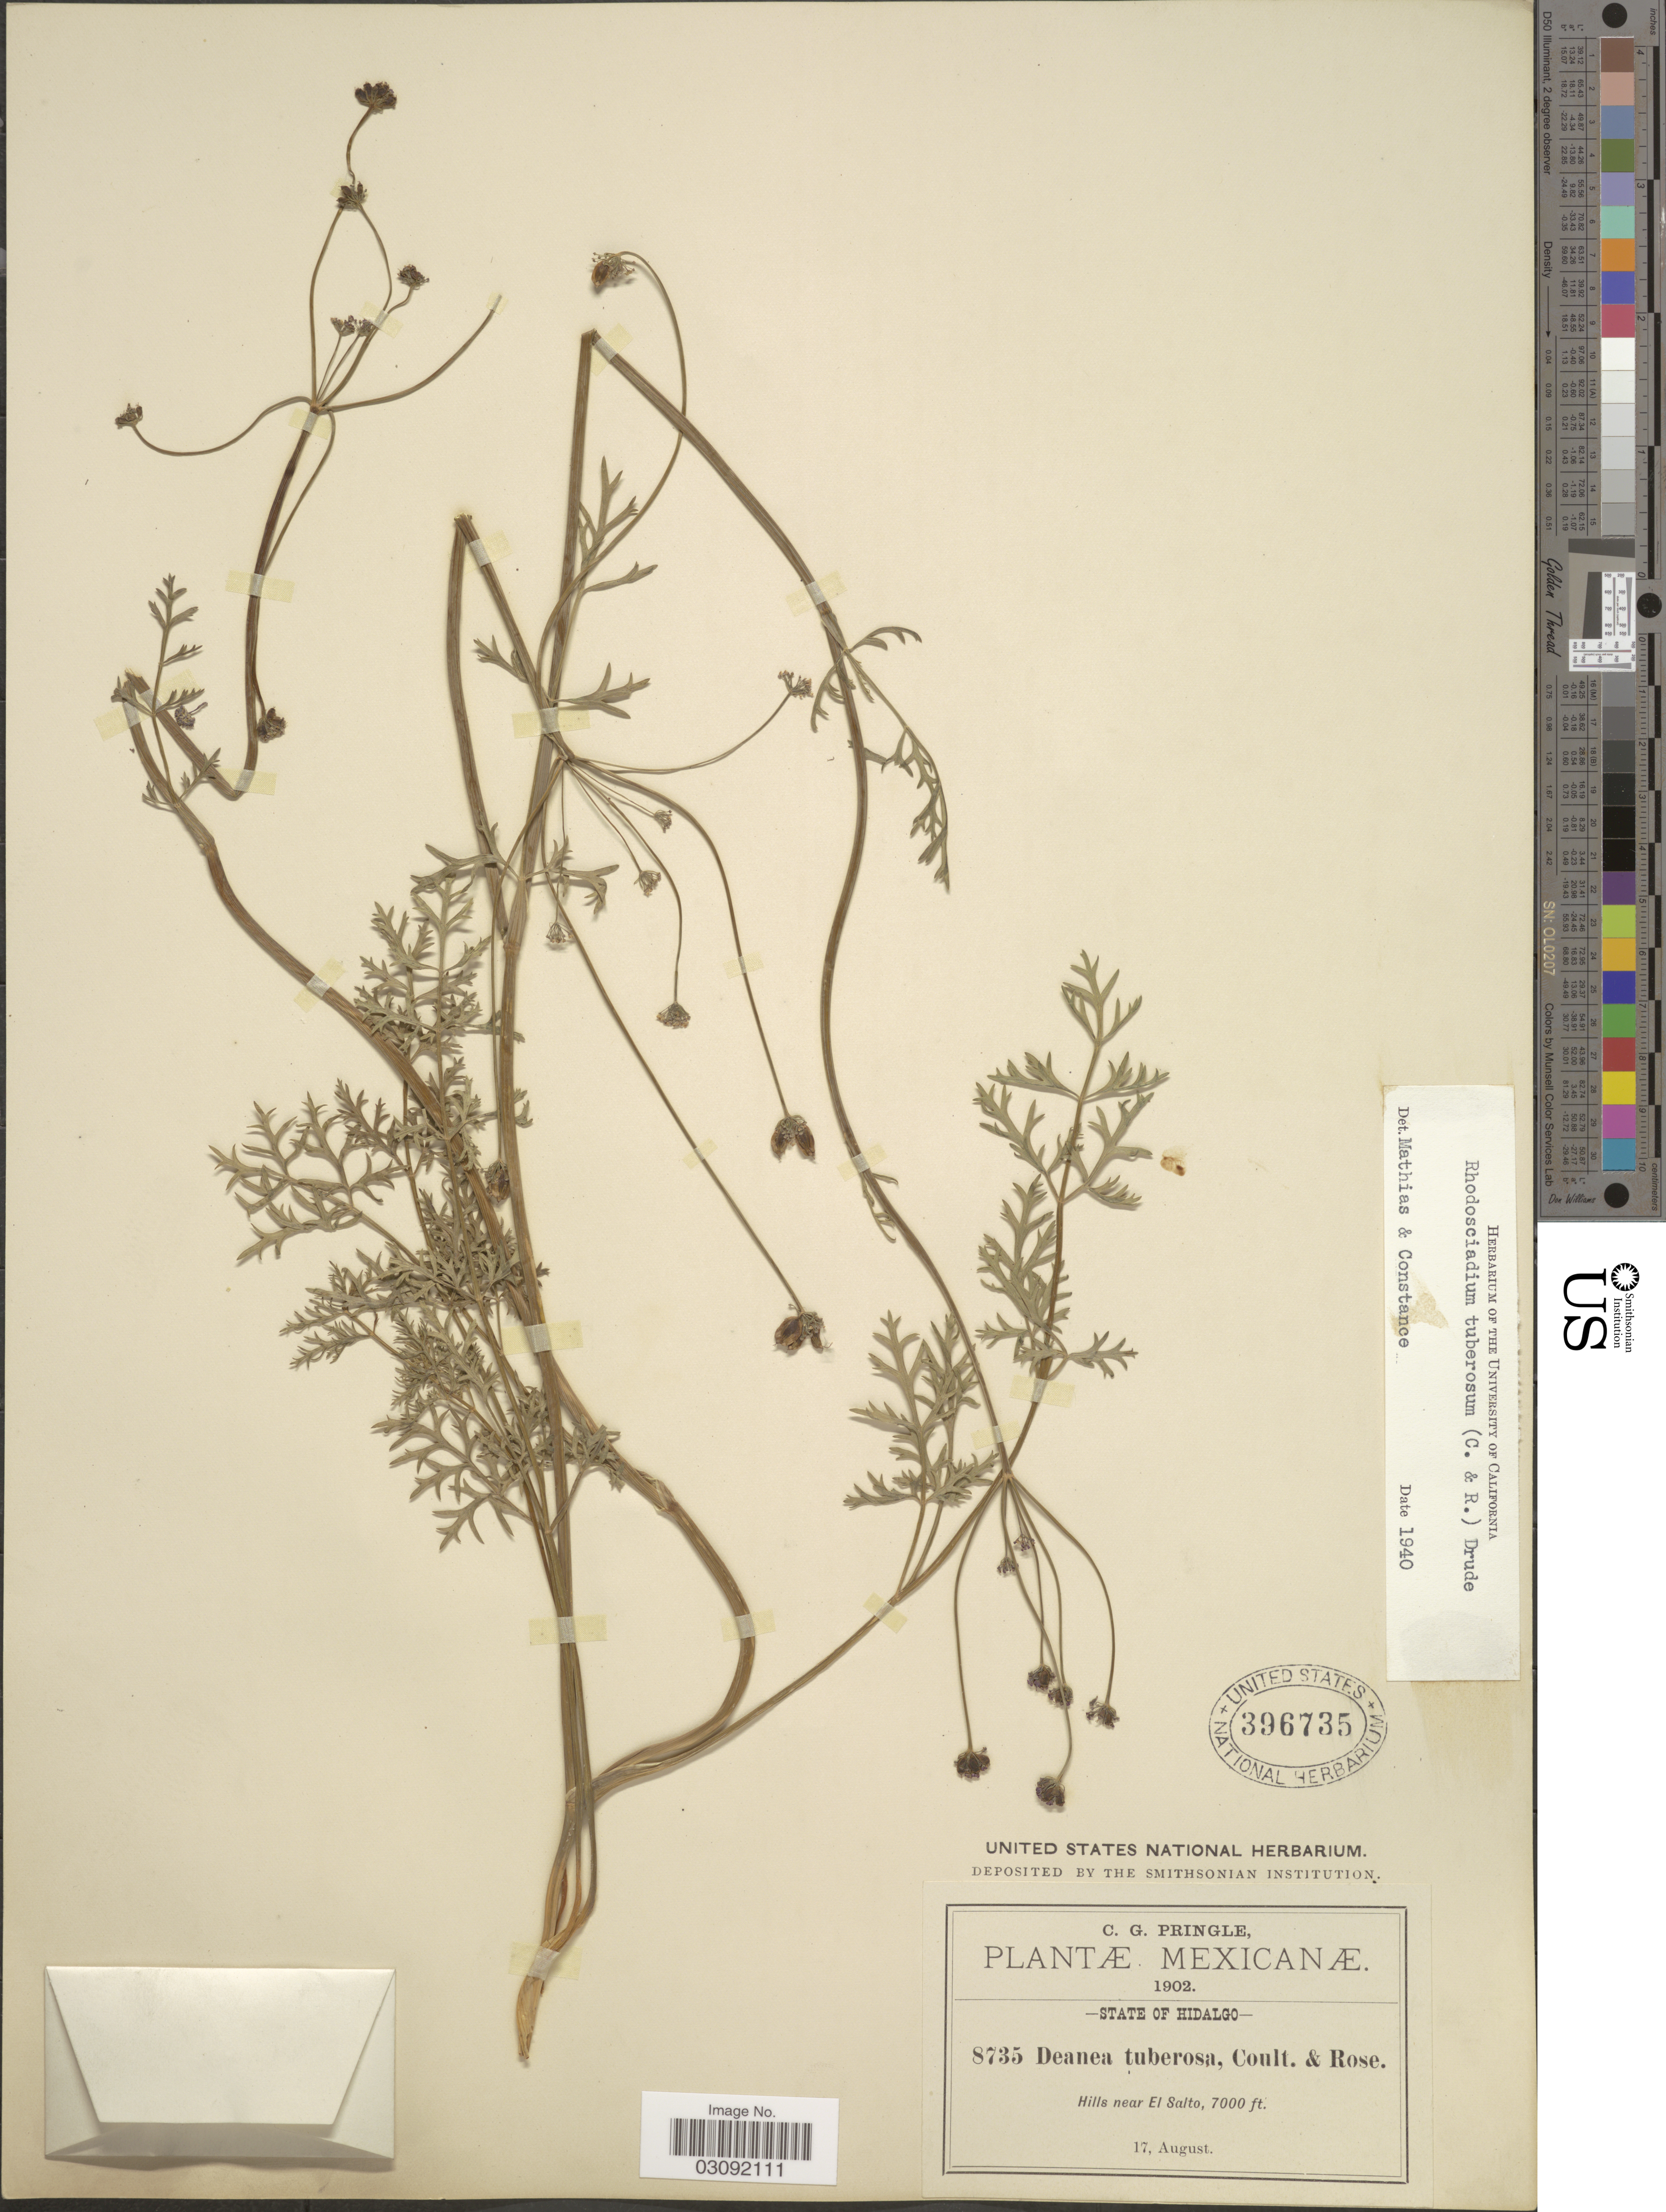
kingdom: Plantae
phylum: Tracheophyta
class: Magnoliopsida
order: Apiales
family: Apiaceae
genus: Rhodosciadium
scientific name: Rhodosciadium tuberosum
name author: (J.M. Coult. & Rose) Drude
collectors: C. G. Pringle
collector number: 8735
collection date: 1902-08-17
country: Mexico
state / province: Hidalgo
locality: State of Hidalgo. Hills near El Salto.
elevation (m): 2134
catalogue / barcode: US 396735